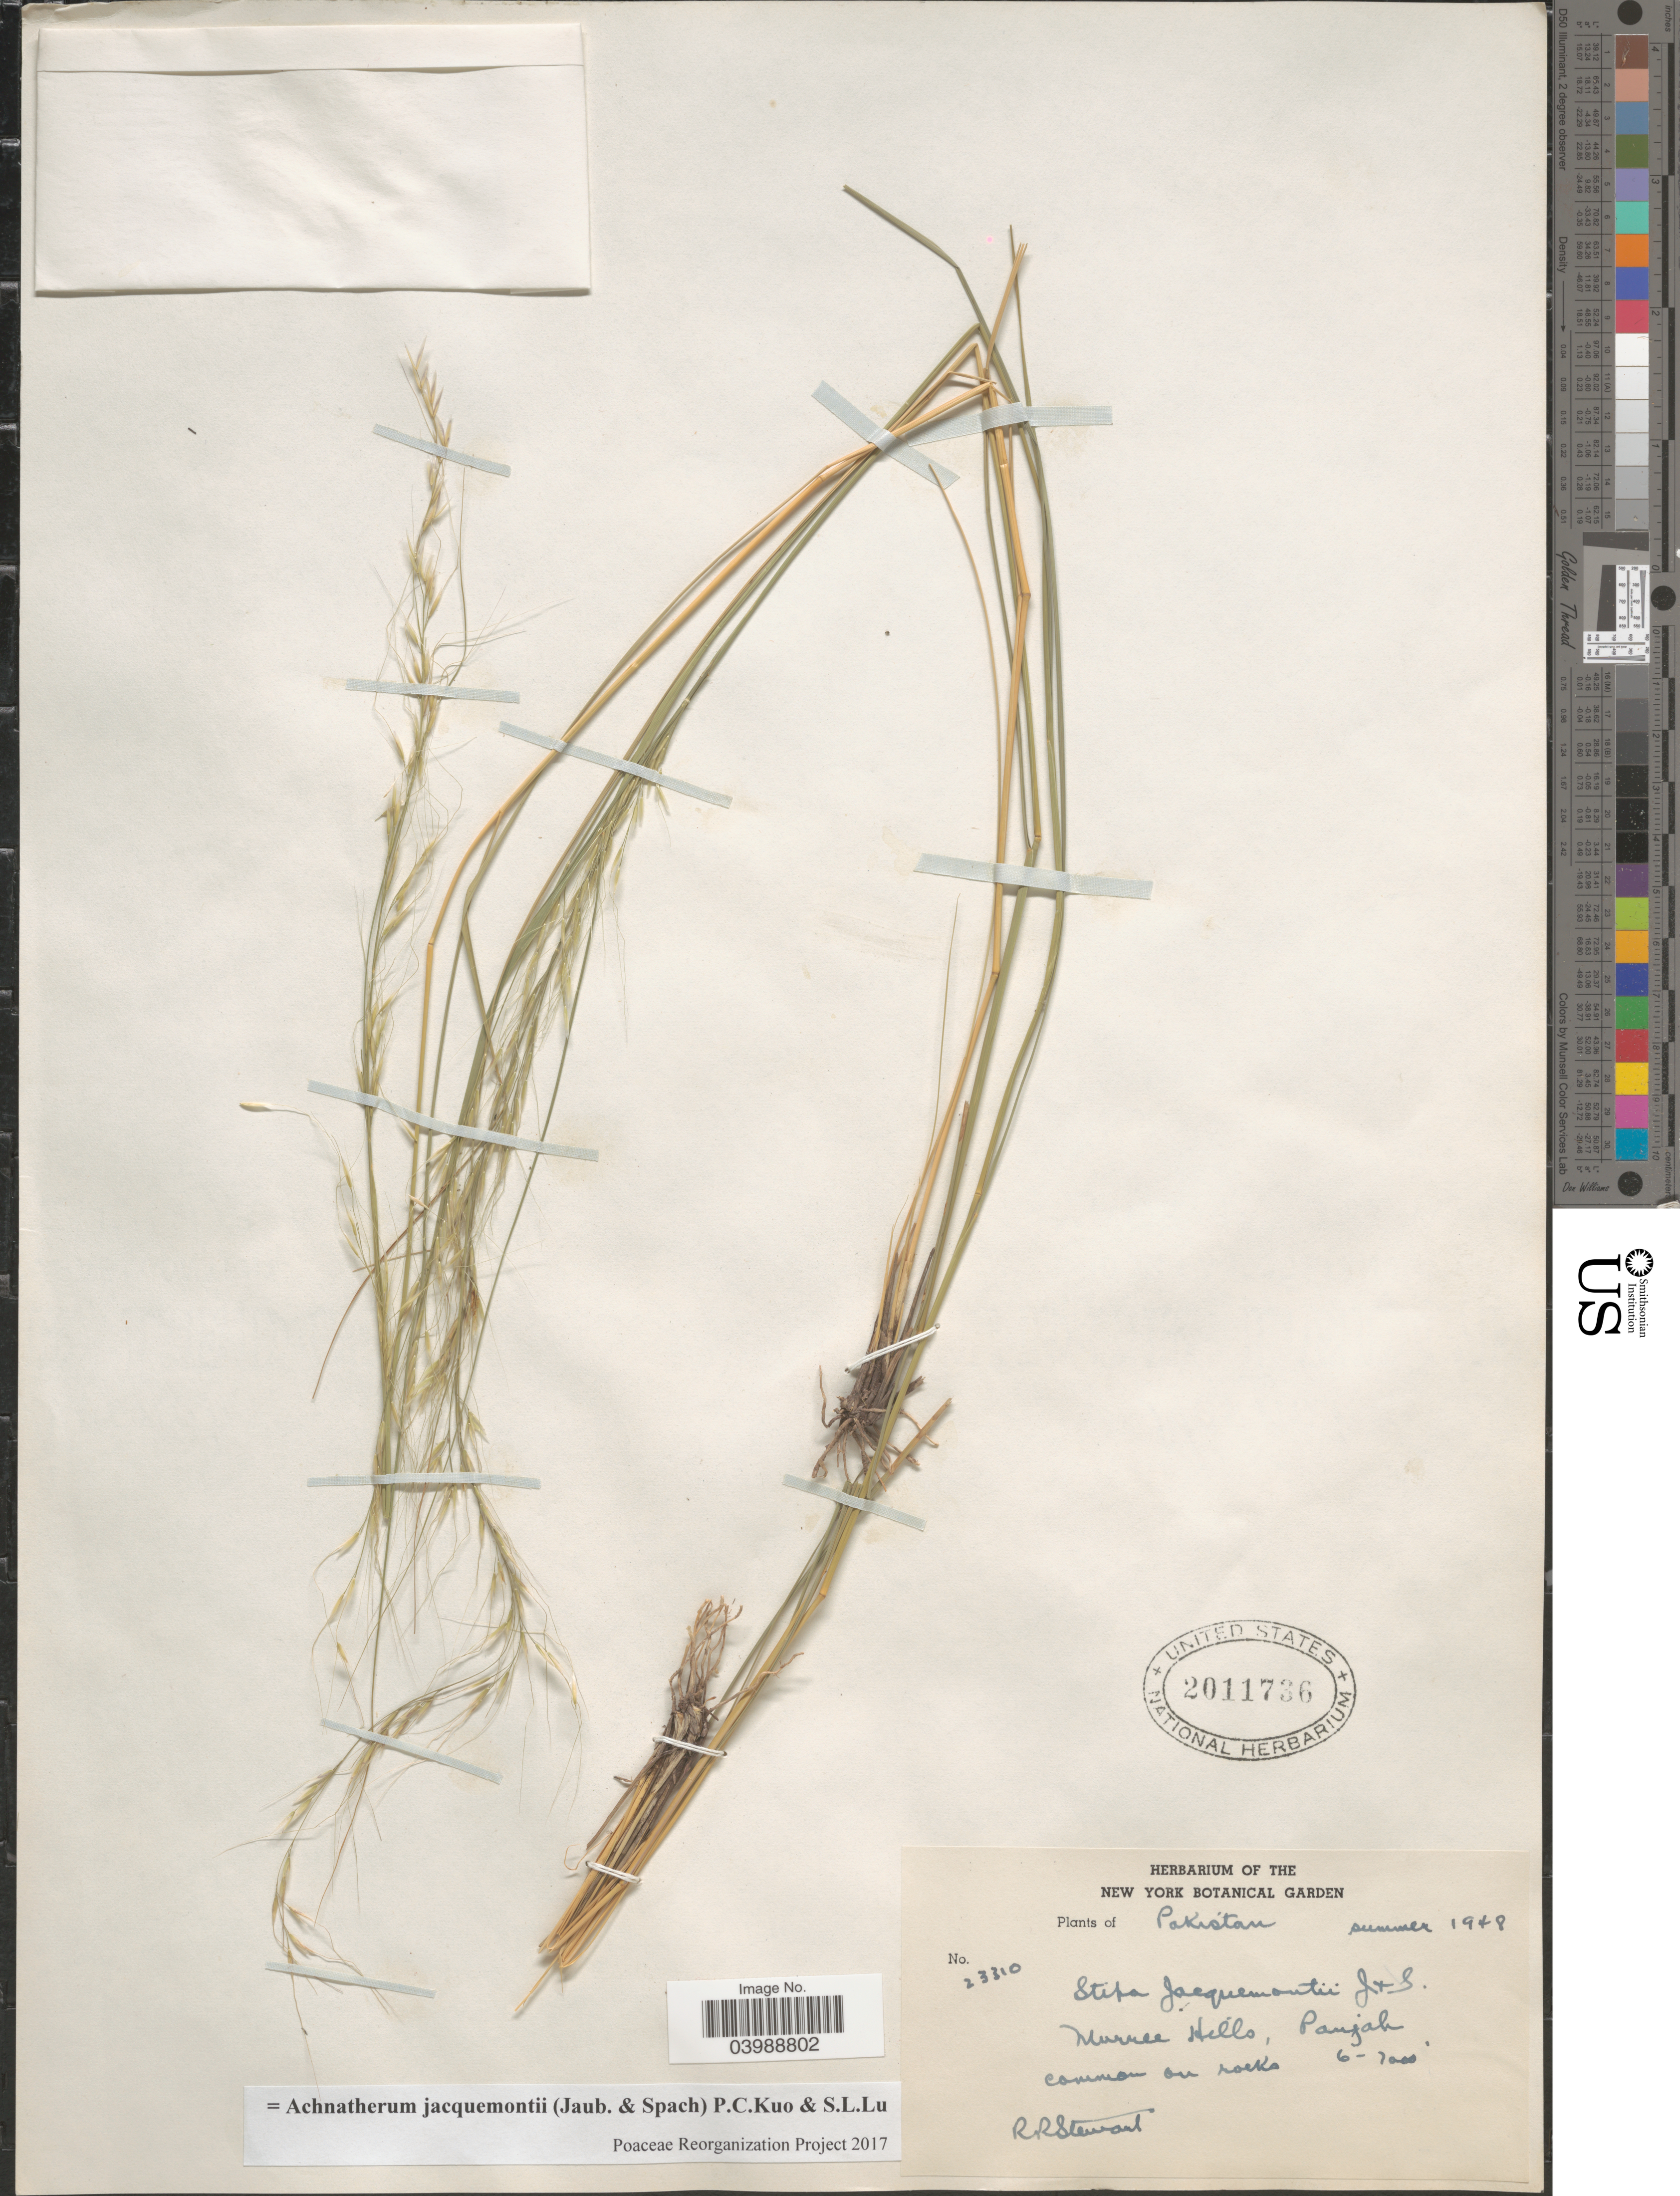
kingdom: Plantae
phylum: Tracheophyta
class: Liliopsida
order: Poales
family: Poaceae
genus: Achnatherum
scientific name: Achnatherum jacquemontii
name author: (Jaub.) P.C. Kuo & S.L. Lu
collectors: R. Stewart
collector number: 23310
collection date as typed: summer 1948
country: Pakistan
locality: Murree Hills, Panjah.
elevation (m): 1829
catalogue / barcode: US 2011736